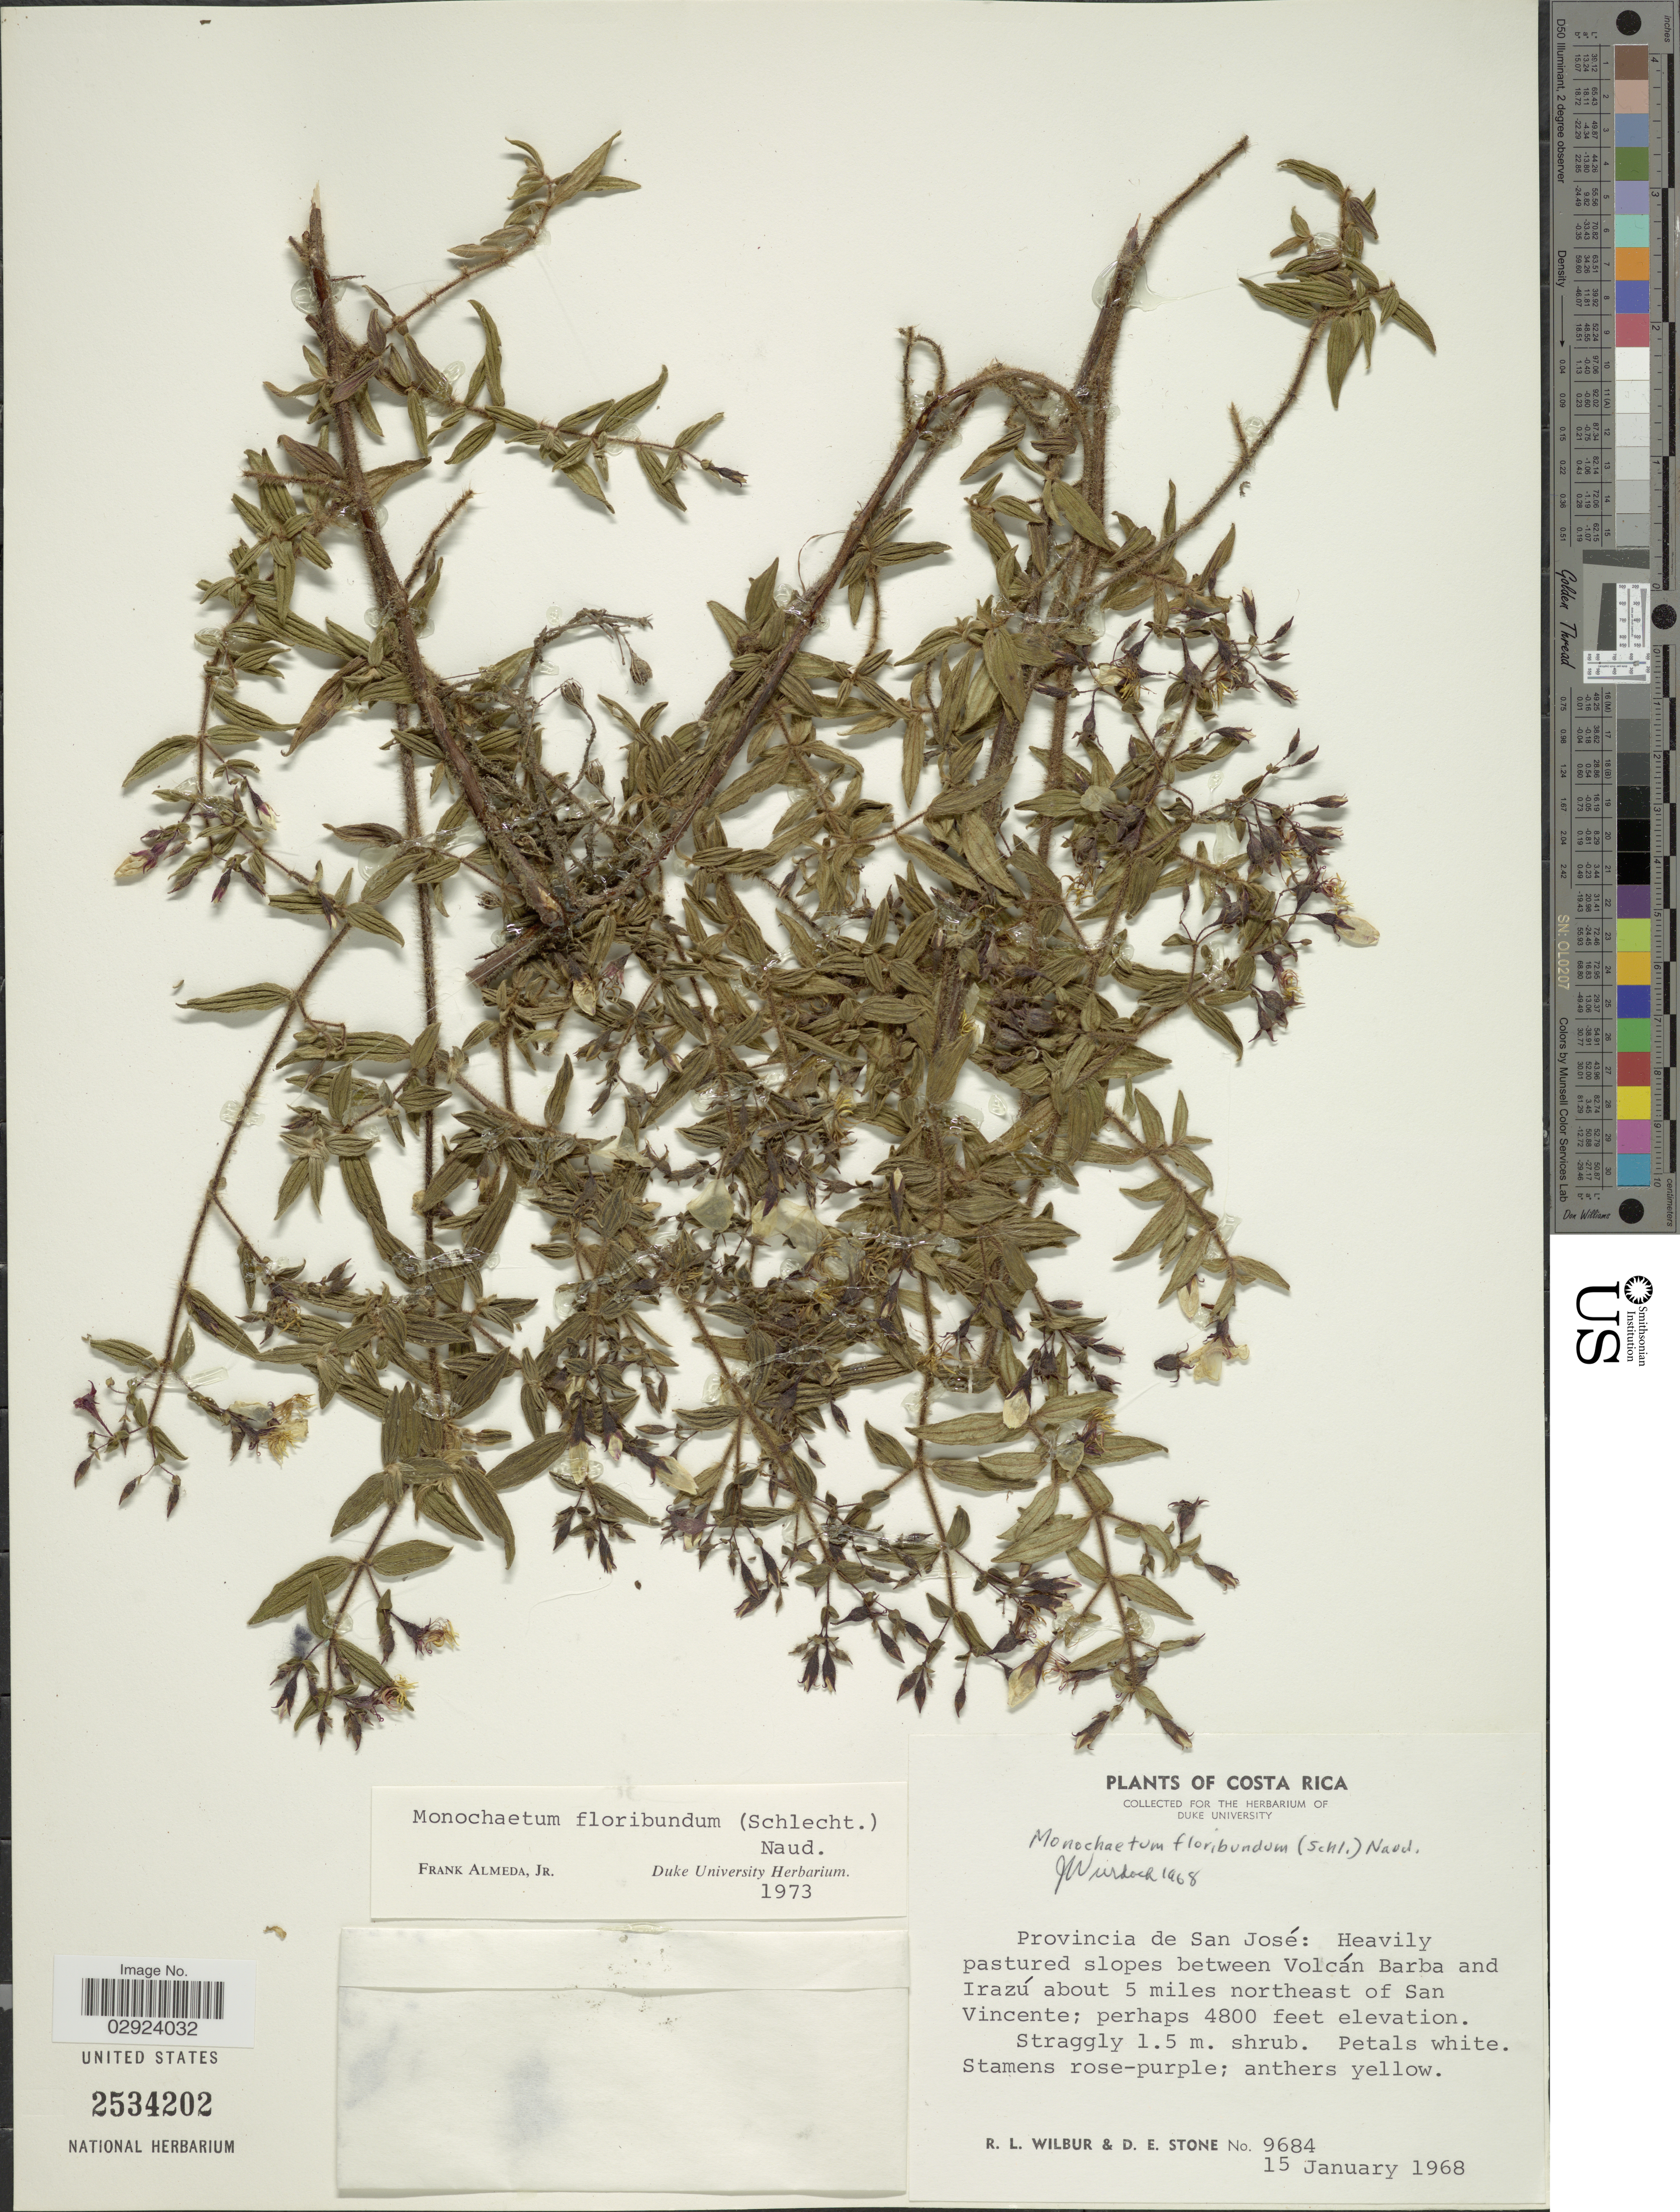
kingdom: Plantae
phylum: Tracheophyta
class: Magnoliopsida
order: Myrtales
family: Melastomataceae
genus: Monochaetum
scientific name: Monochaetum floribundum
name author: (Schltdl.) Naudin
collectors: R. L. Wilbur & D. E. Stone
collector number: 9684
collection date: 1968-01-15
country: Costa Rica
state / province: San José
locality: Heavily pastured slopes between Volcán Barba and Irazú about 5 miles northeast of San Vincente.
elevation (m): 1463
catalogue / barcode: US 2534202